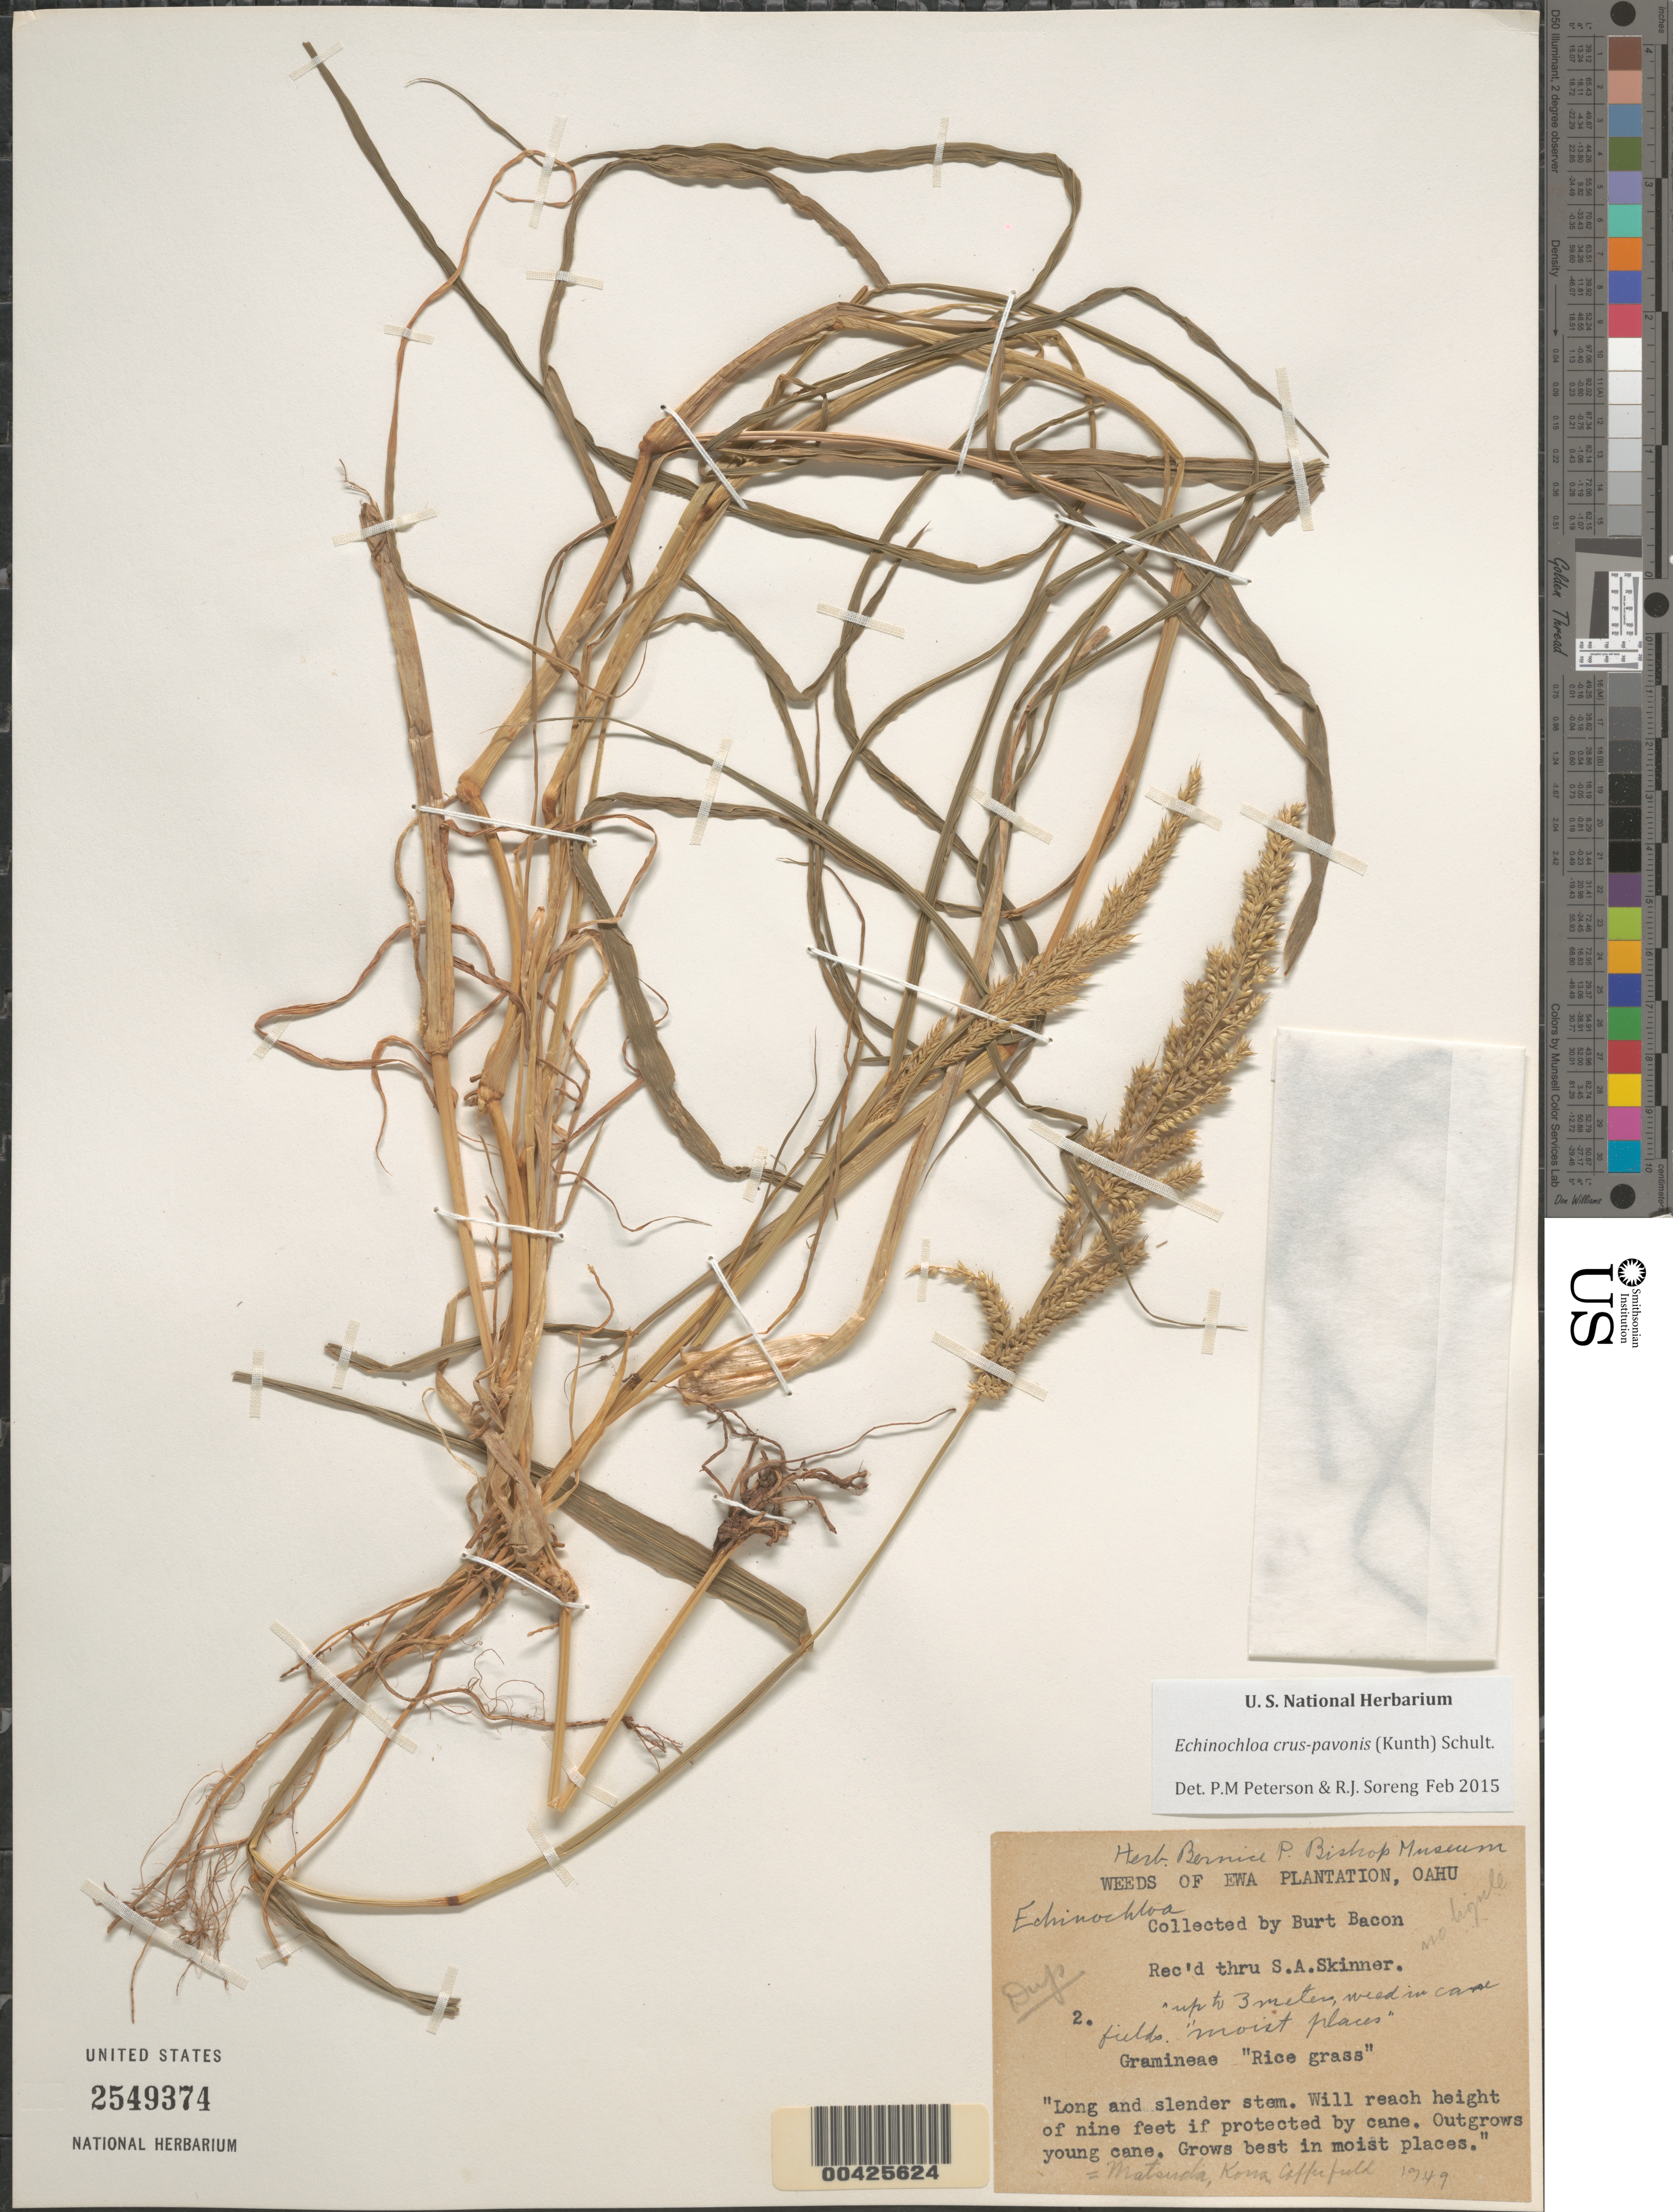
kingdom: Plantae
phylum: Tracheophyta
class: Liliopsida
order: Poales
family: Poaceae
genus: Echinochloa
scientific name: Echinochloa crus-galli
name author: (L.) P. Beauv.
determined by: Wagner, W. L., (BOT), Smithsonian Institution - National Museum of Natural History (UNITED STATES)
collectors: B. Bacon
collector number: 2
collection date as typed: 1949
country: United States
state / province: Hawaii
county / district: Honolulu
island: Oahu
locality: EWA plantation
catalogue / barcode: US 2549374